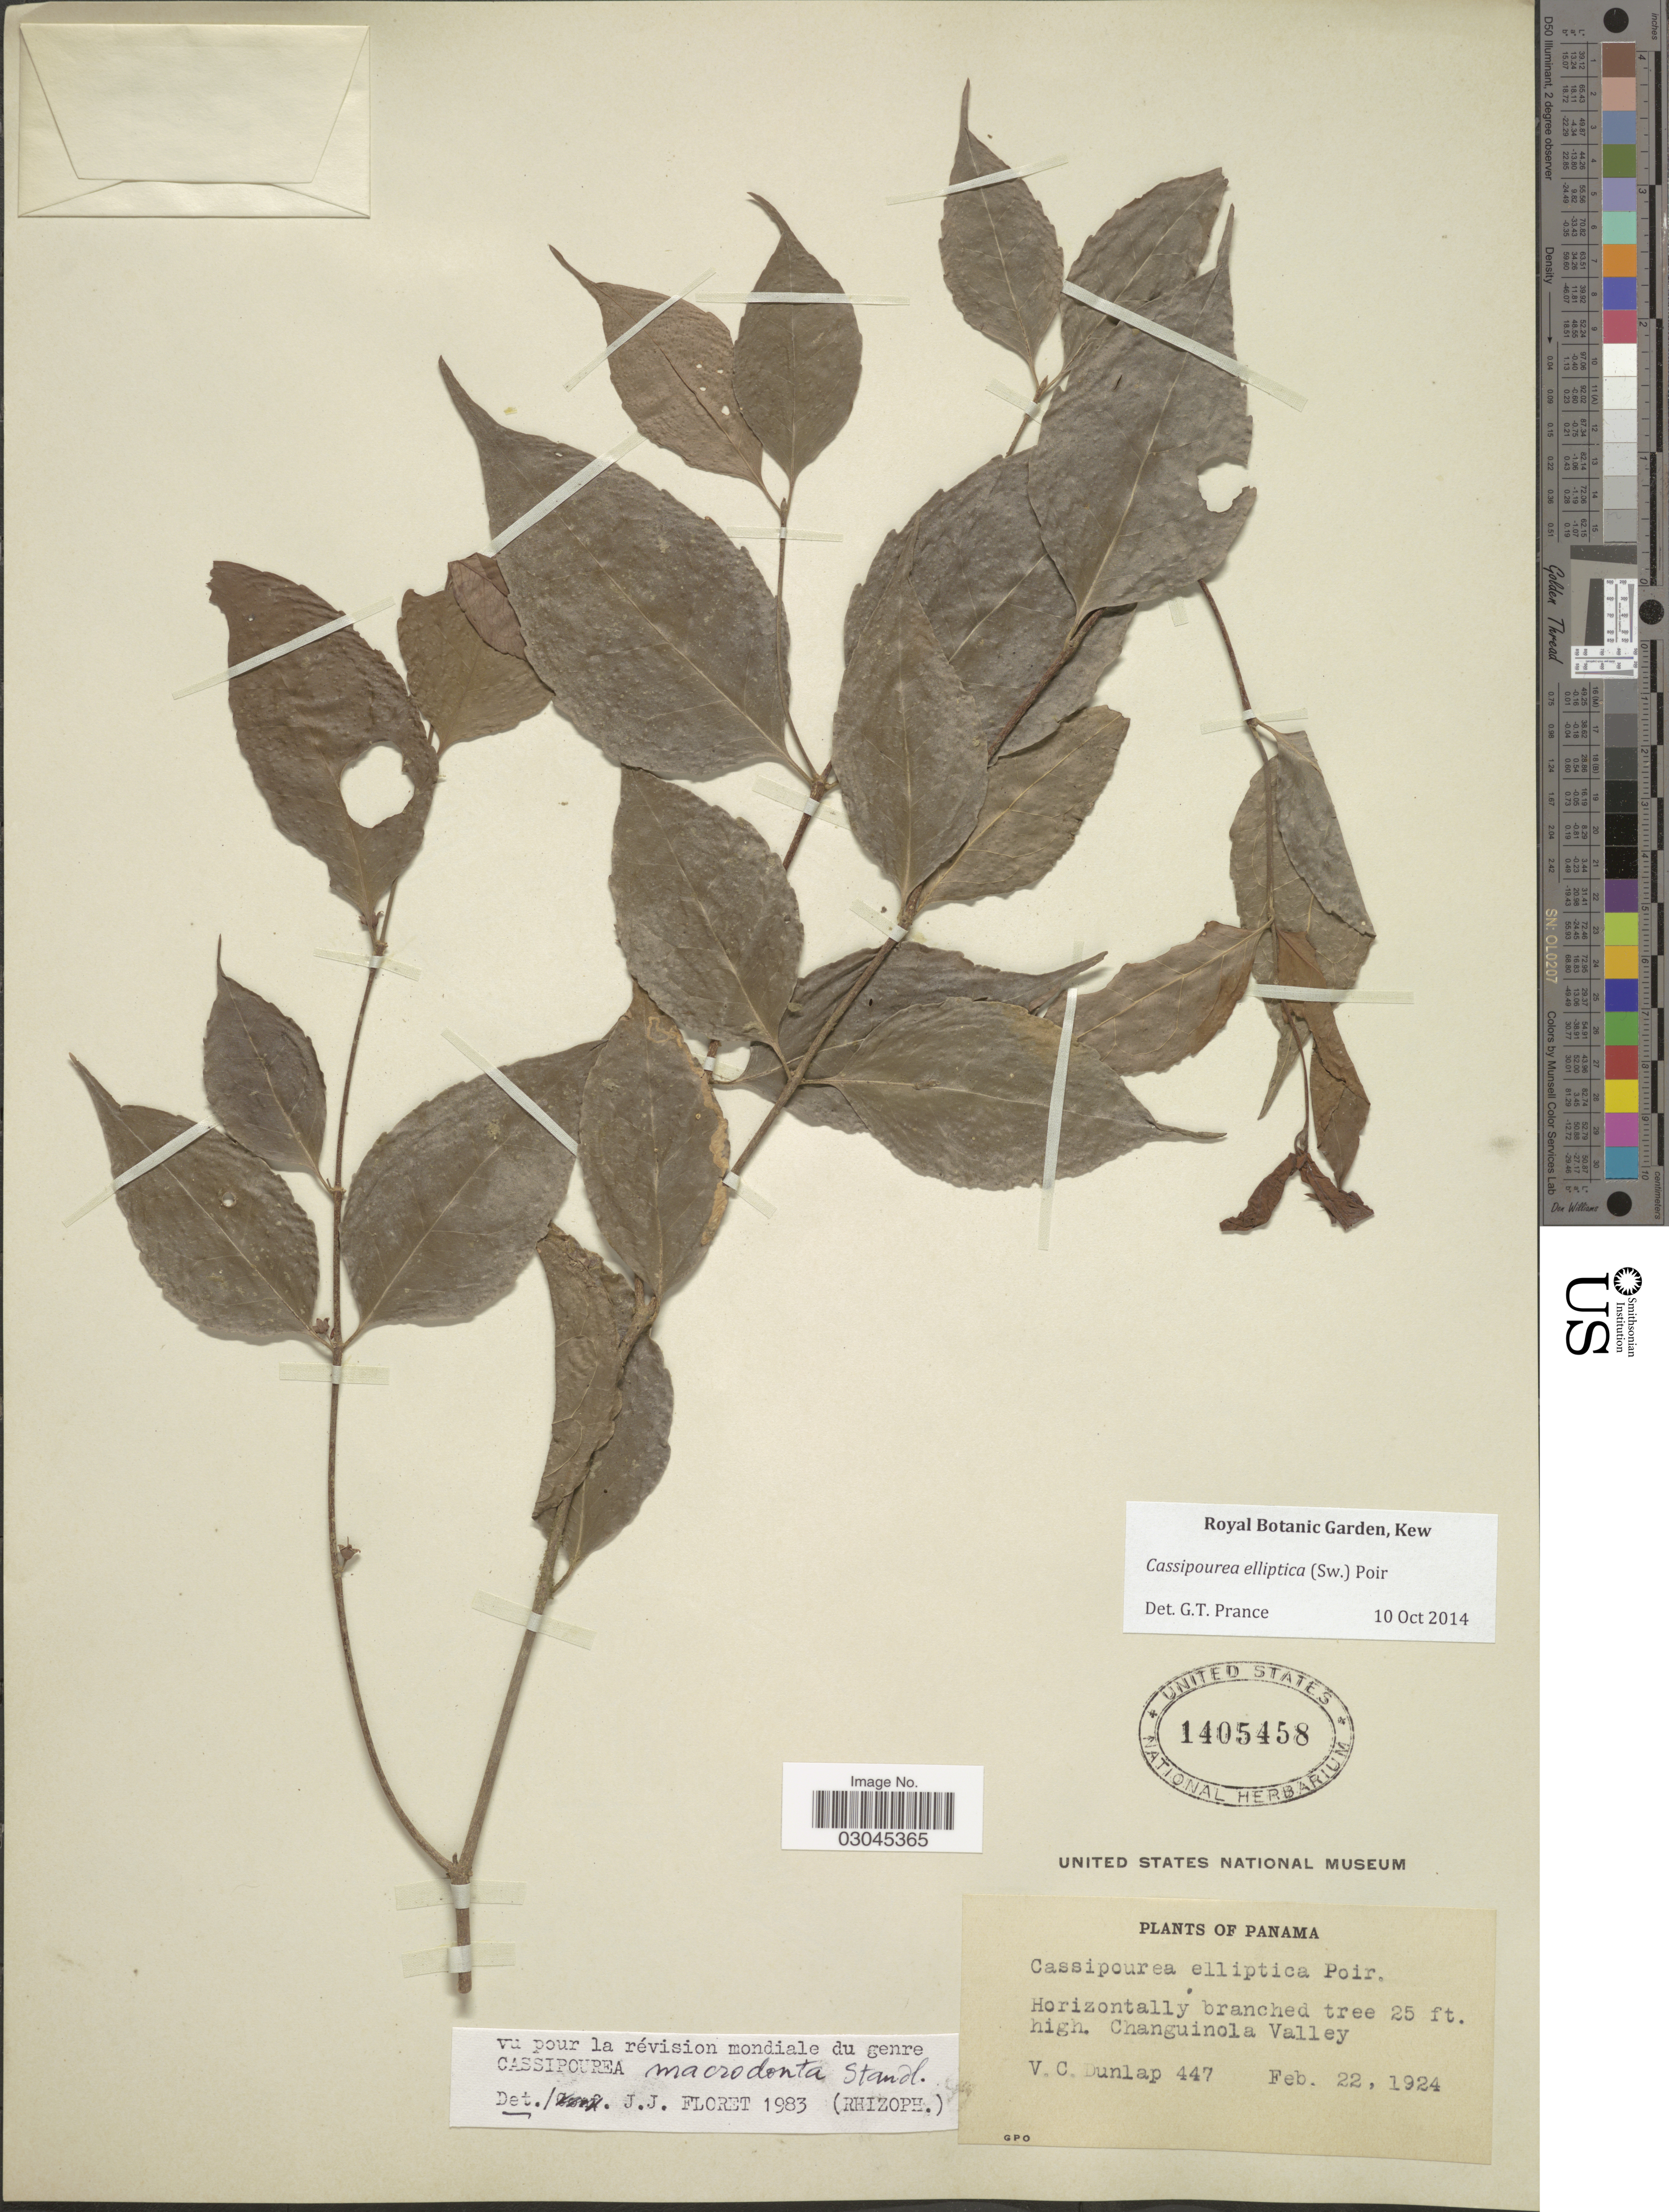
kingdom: Plantae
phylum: Tracheophyta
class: Magnoliopsida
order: Malpighiales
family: Rhizophoraceae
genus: Cassipourea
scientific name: Cassipourea elliptica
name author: (Sw.) Poir.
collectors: V. C. Dunlap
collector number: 447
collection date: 1924-02-22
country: Panama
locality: Changuinola Valley.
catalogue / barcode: US 1405458